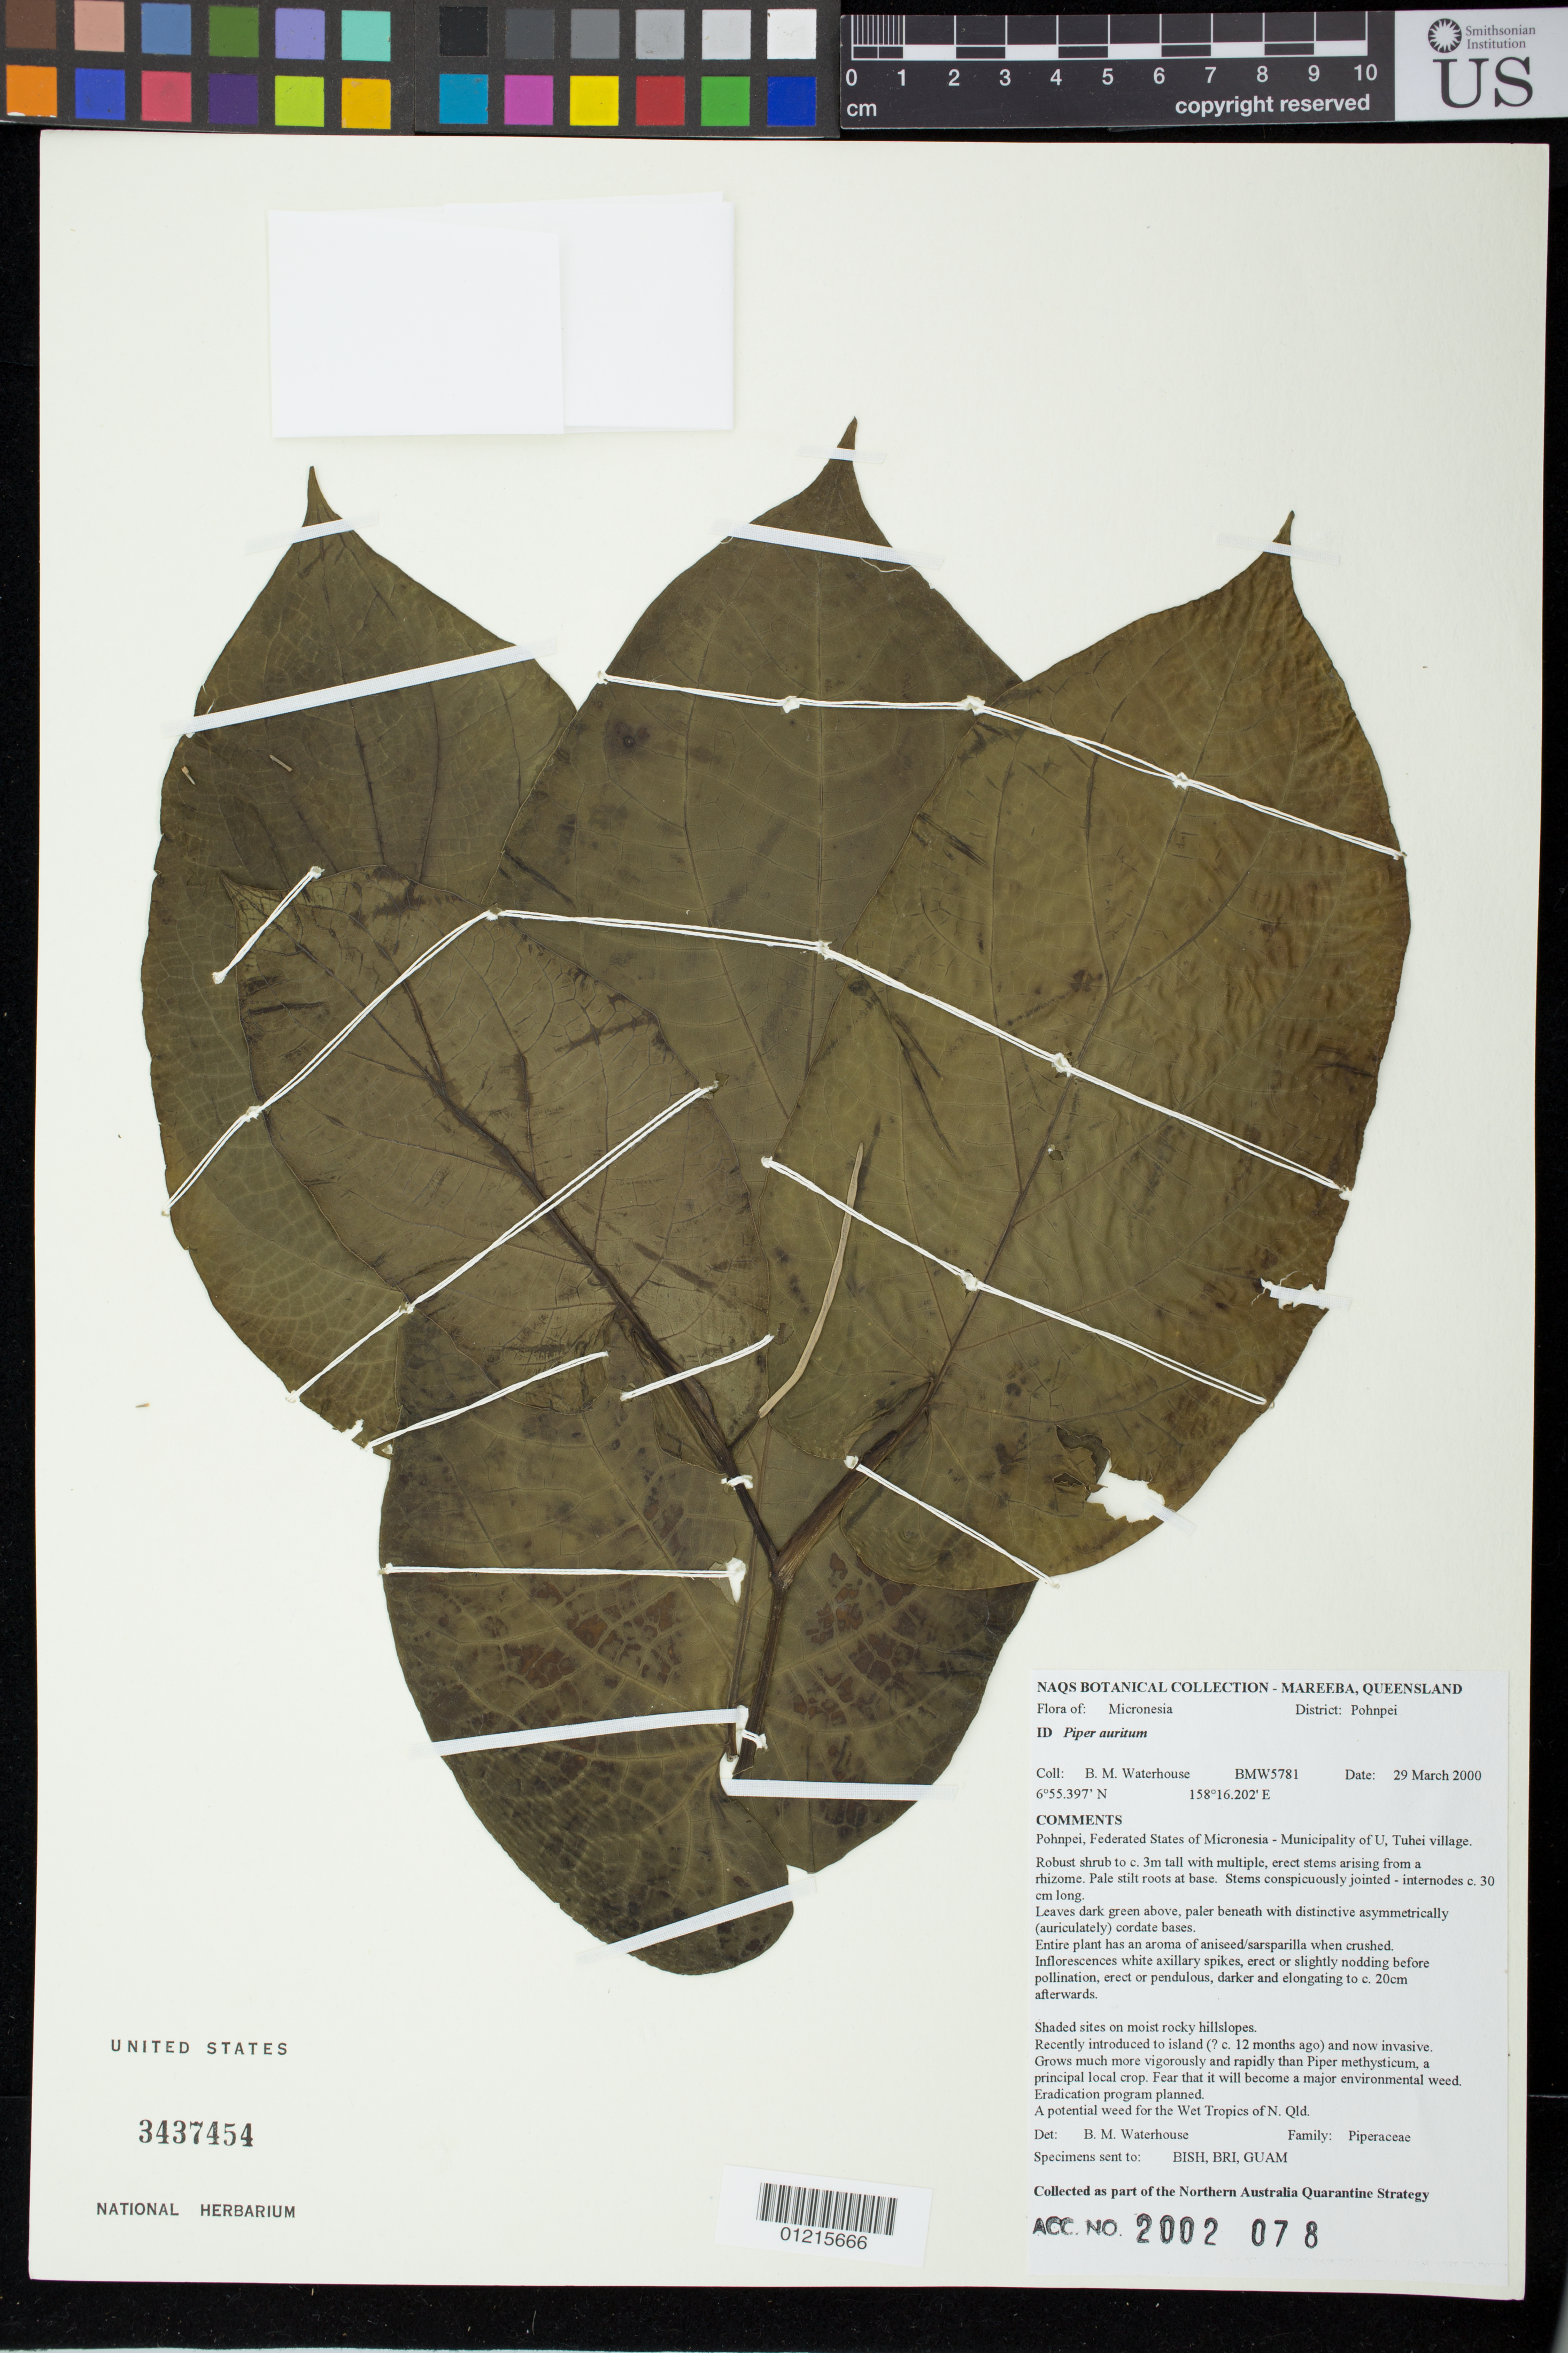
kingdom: Plantae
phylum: Tracheophyta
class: Magnoliopsida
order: Piperales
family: Piperaceae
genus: Piper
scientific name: Piper auritum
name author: Kunth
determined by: Waterhouse, B. M.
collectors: B. Waterhouse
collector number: BMW5781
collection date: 2000-03-29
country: Micronesia, Federated States of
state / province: Pohnpei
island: Pohnpei [Ponape]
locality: Municipality of U, Tuhei village.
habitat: shaded sites on moist hillslopes.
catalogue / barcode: US 3437454